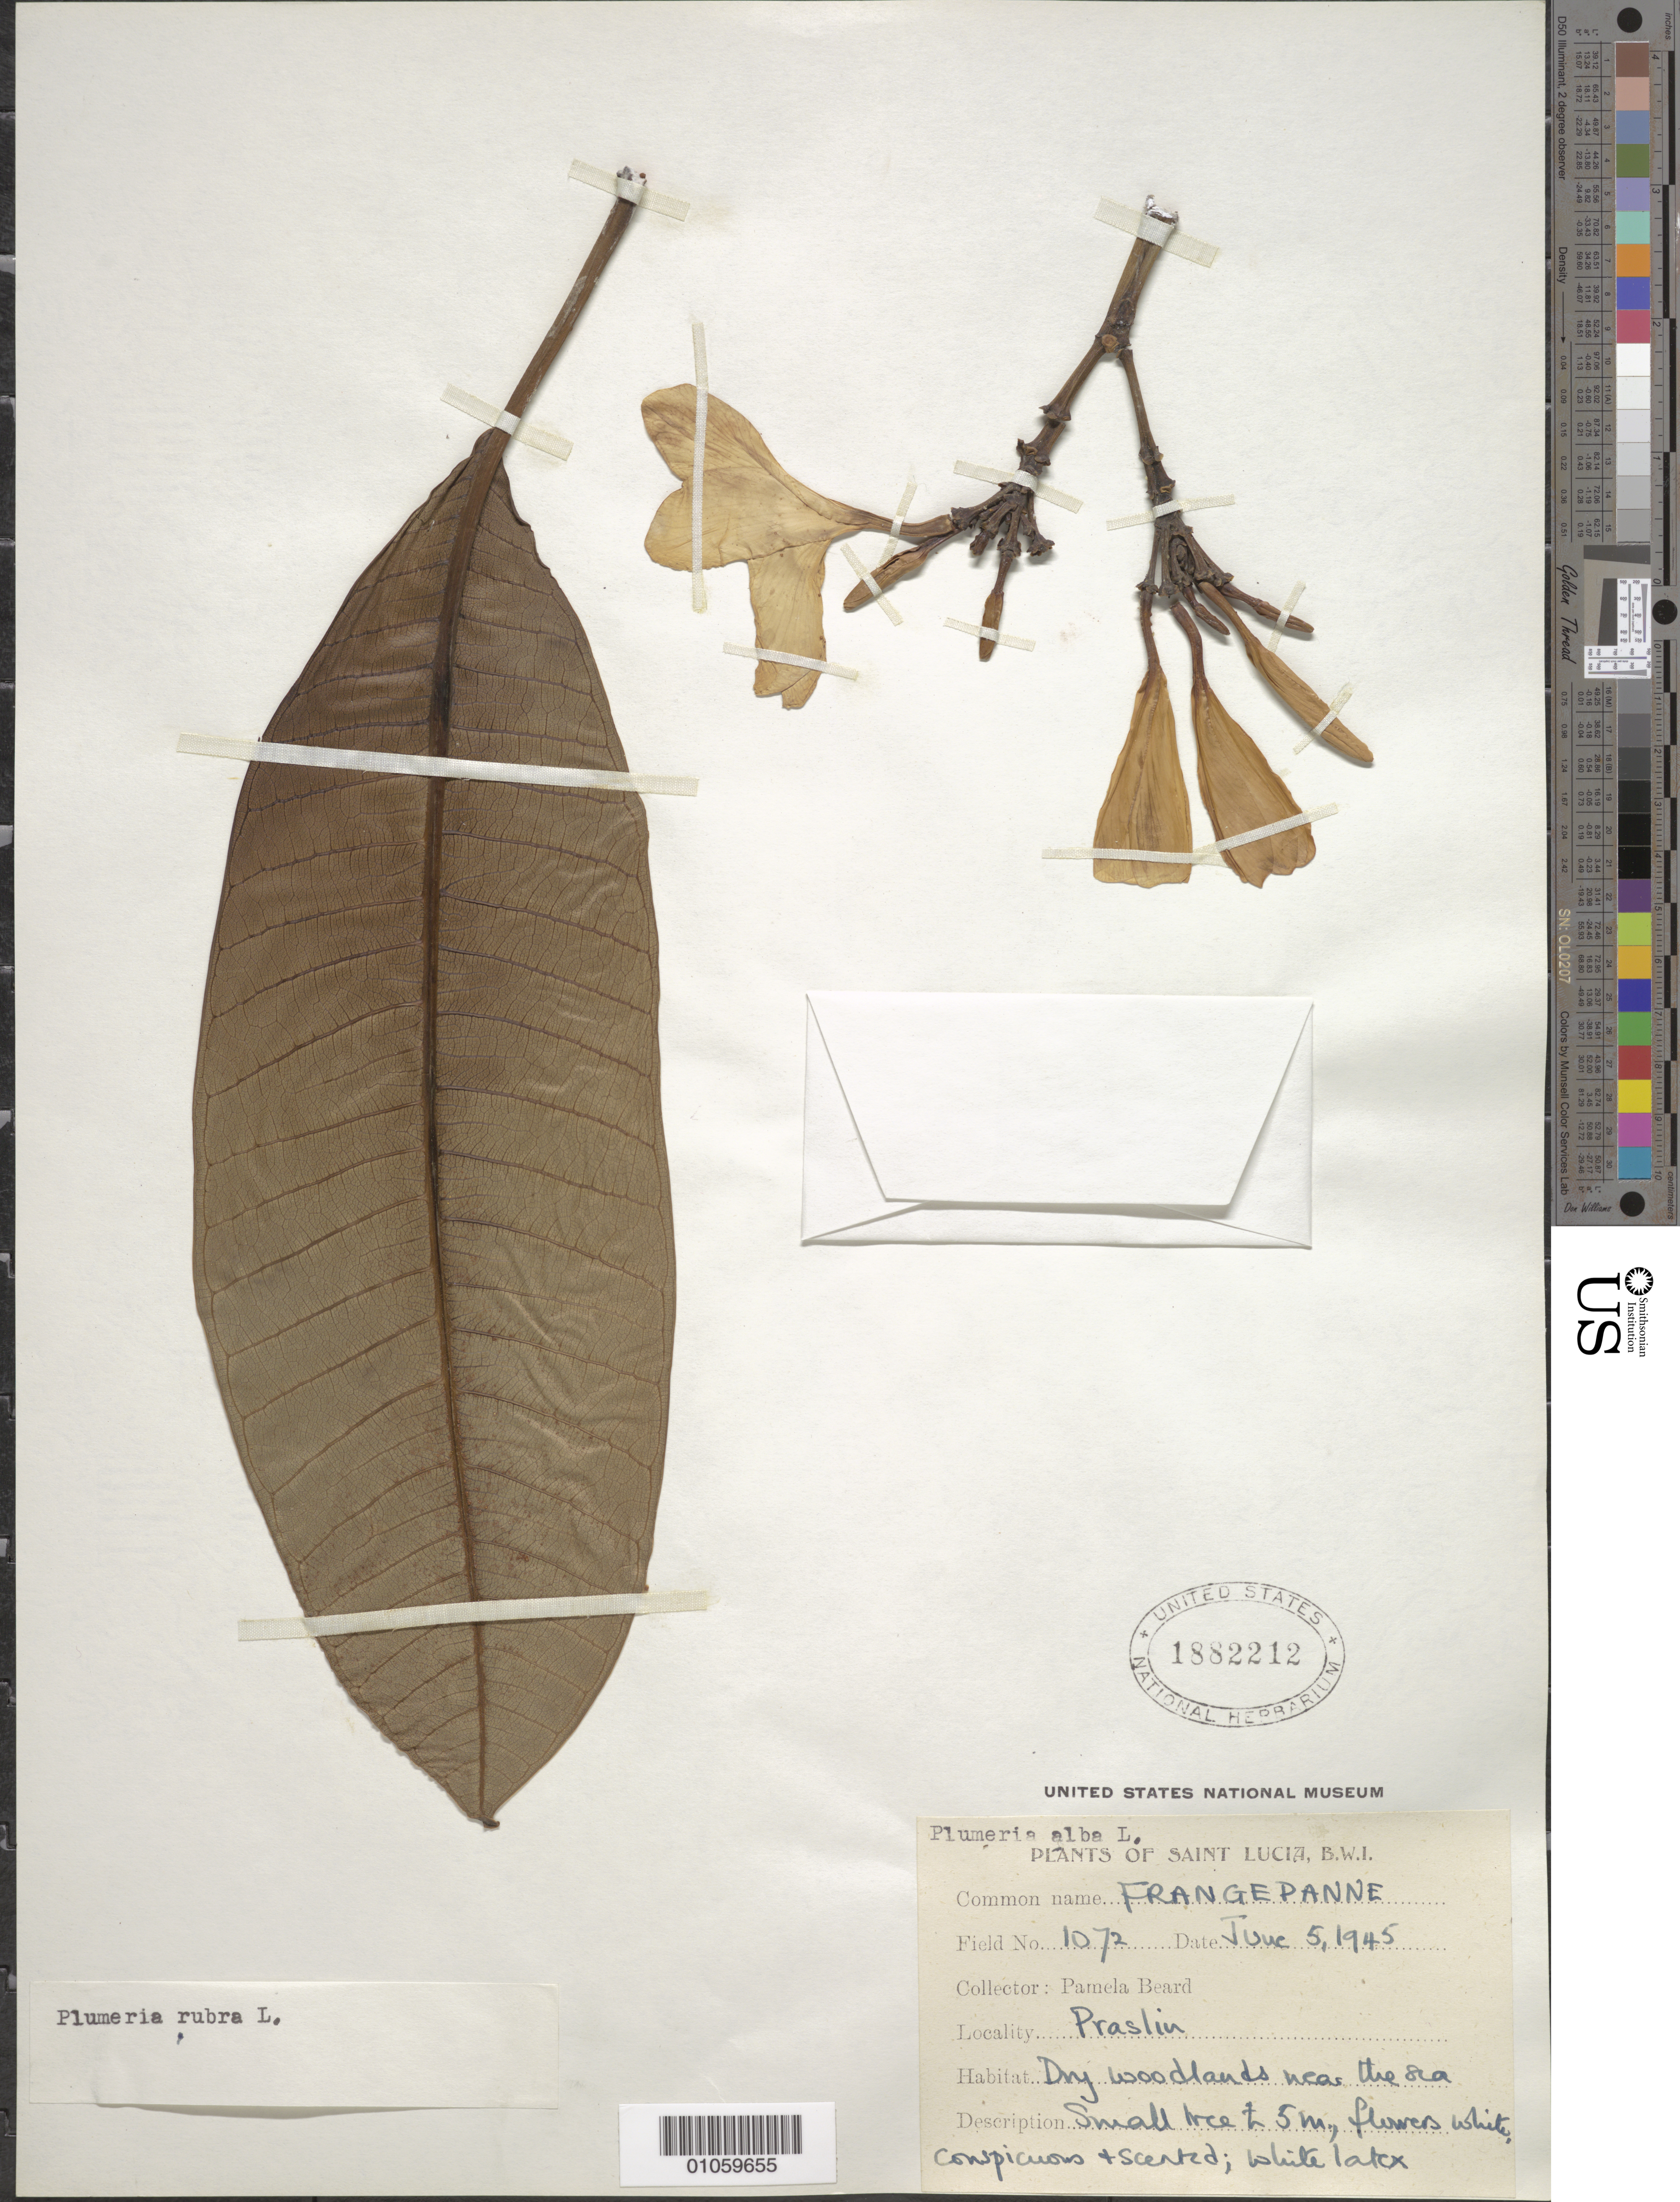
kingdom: Plantae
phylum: Tracheophyta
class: Magnoliopsida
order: Gentianales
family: Apocynaceae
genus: Plumeria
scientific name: Plumeria rubra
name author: L.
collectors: P. Beard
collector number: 1072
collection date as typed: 05 Jun 1945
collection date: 1945-06-05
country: St. Lucia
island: St. Lucia I.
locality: Praslin, woodlands near the sea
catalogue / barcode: US 1882212